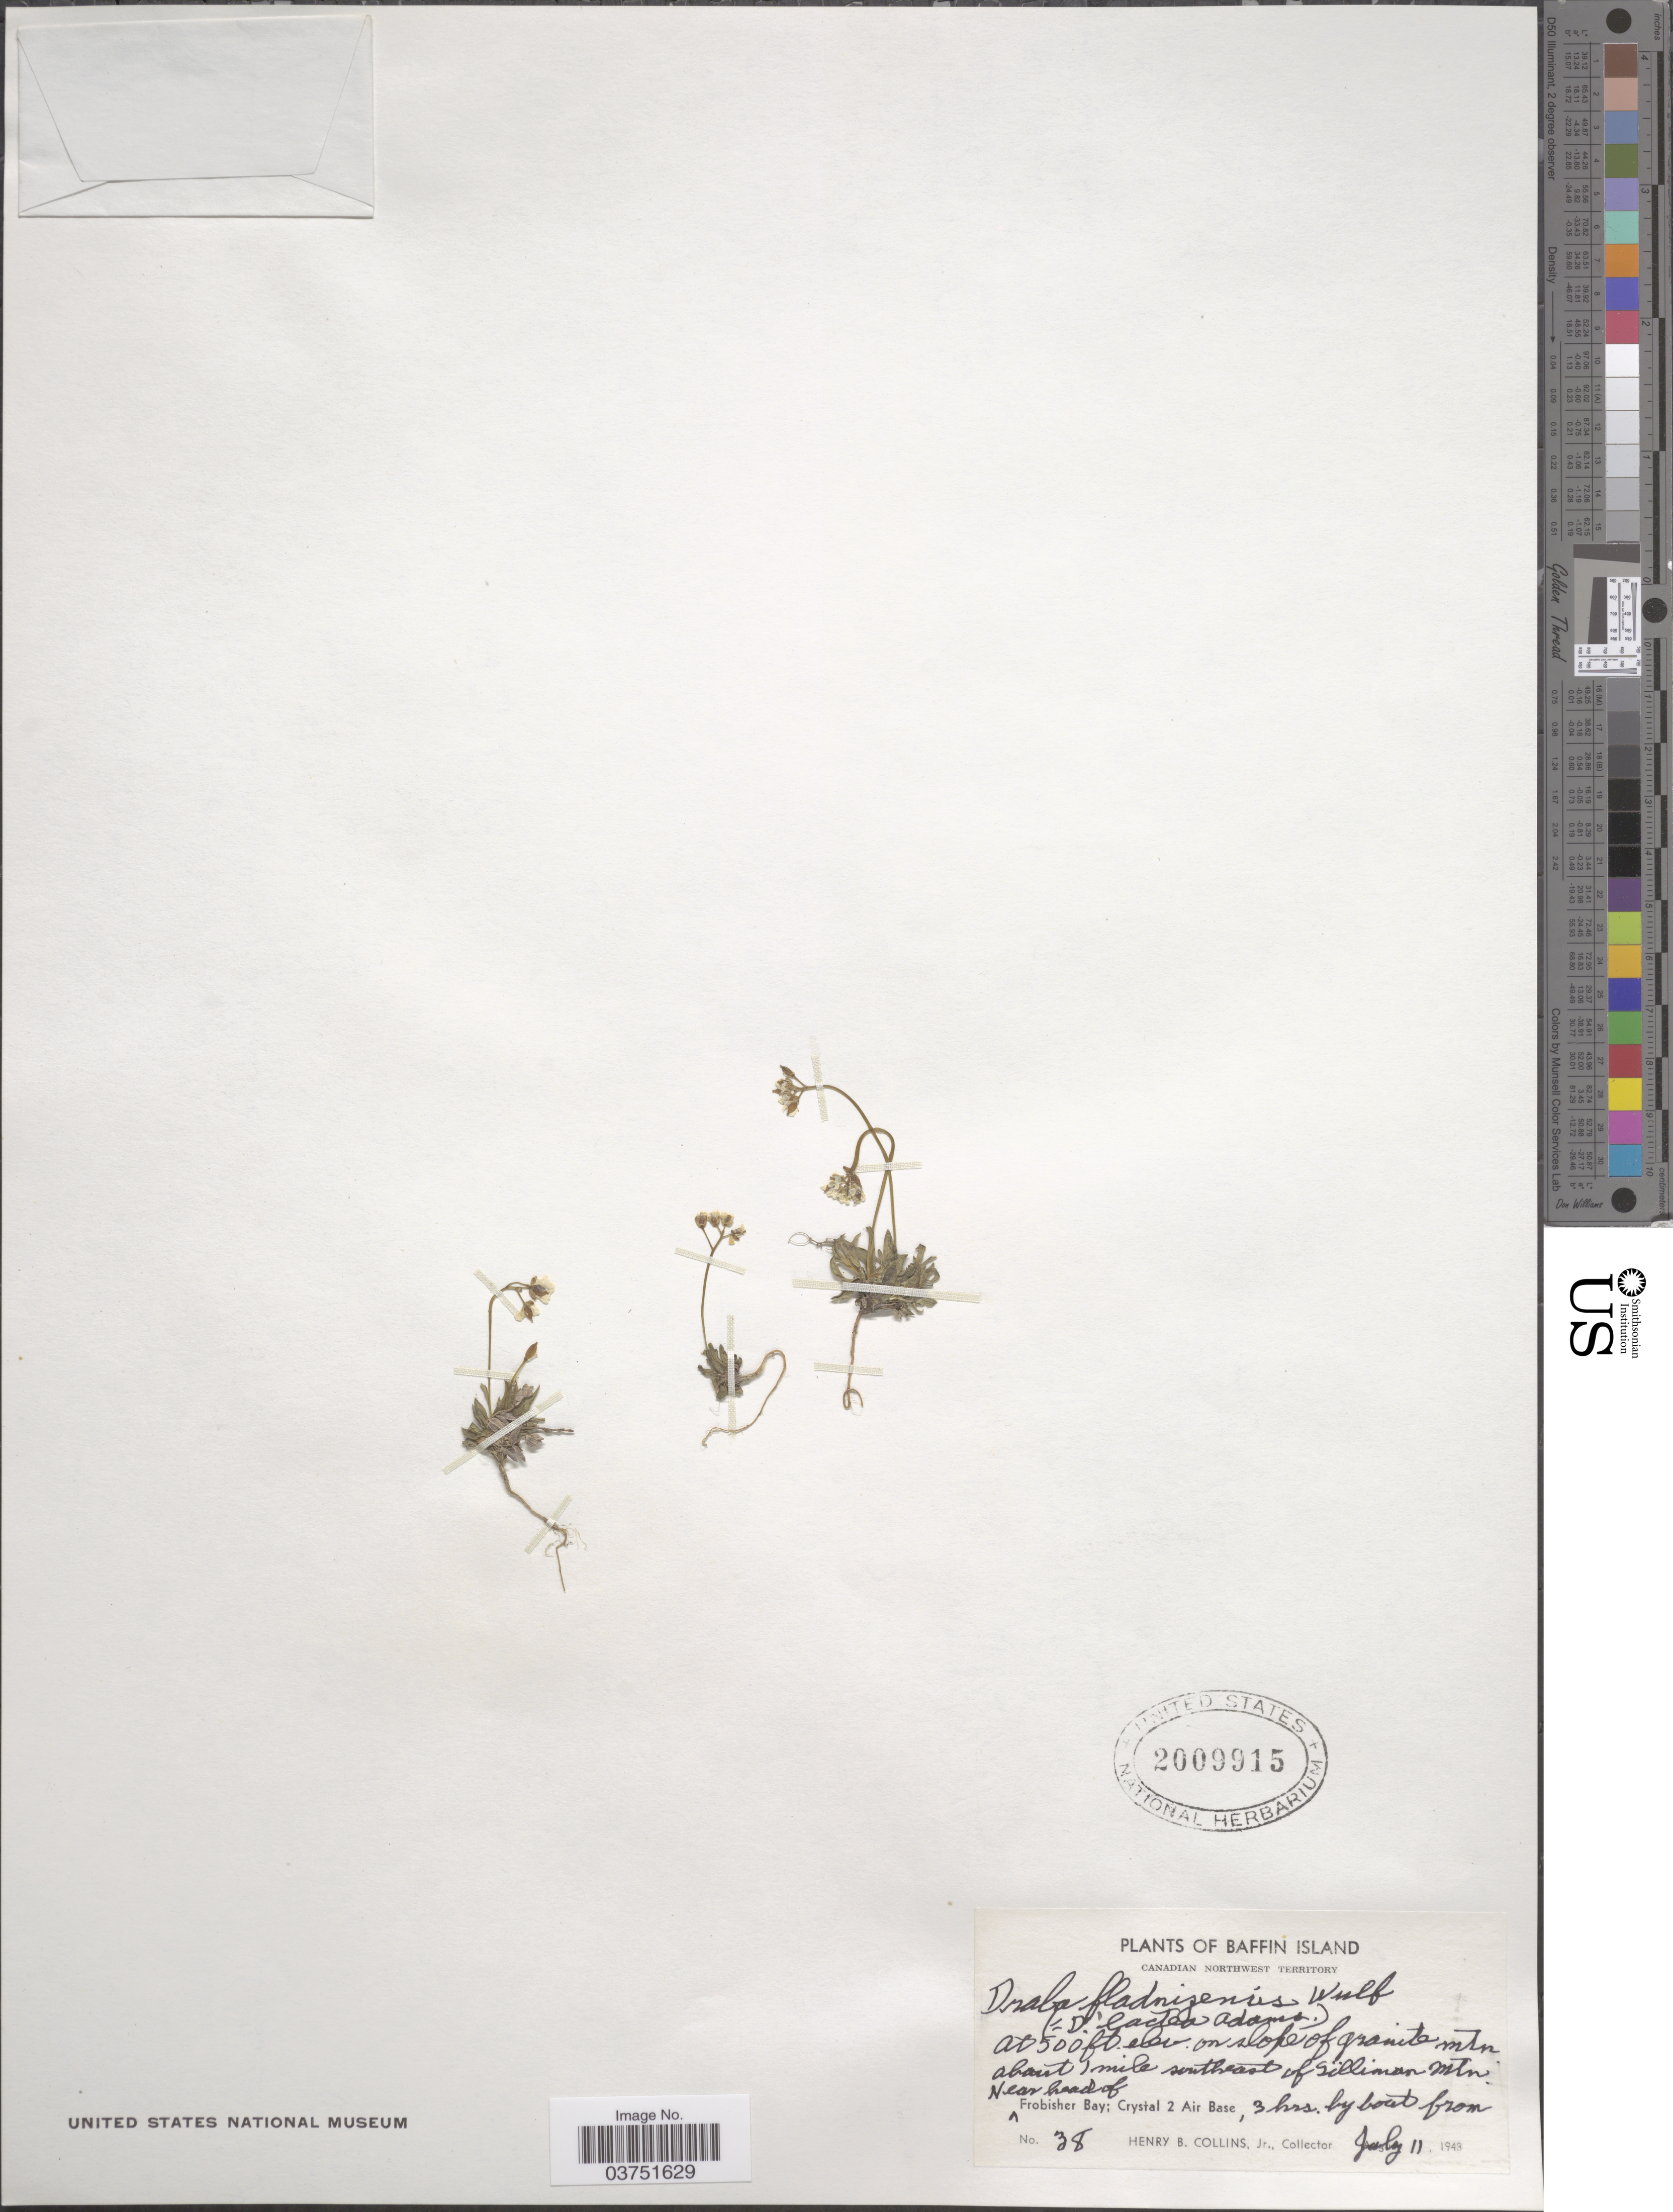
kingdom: Plantae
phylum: Tracheophyta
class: Magnoliopsida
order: Brassicales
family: Brassicaceae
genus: Draba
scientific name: Draba lactea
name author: Adams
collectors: H. Collins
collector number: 38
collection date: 1943-07-11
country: Canada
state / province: Northwest Territories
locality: Baffin Island. On slopes of granite mtn. about 1 mile southeast of Silliman mtn. Near head of Frobisher Bay; Crystal 2 Air Base, 3 hrs. by boat from.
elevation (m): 152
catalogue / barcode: US 2009915